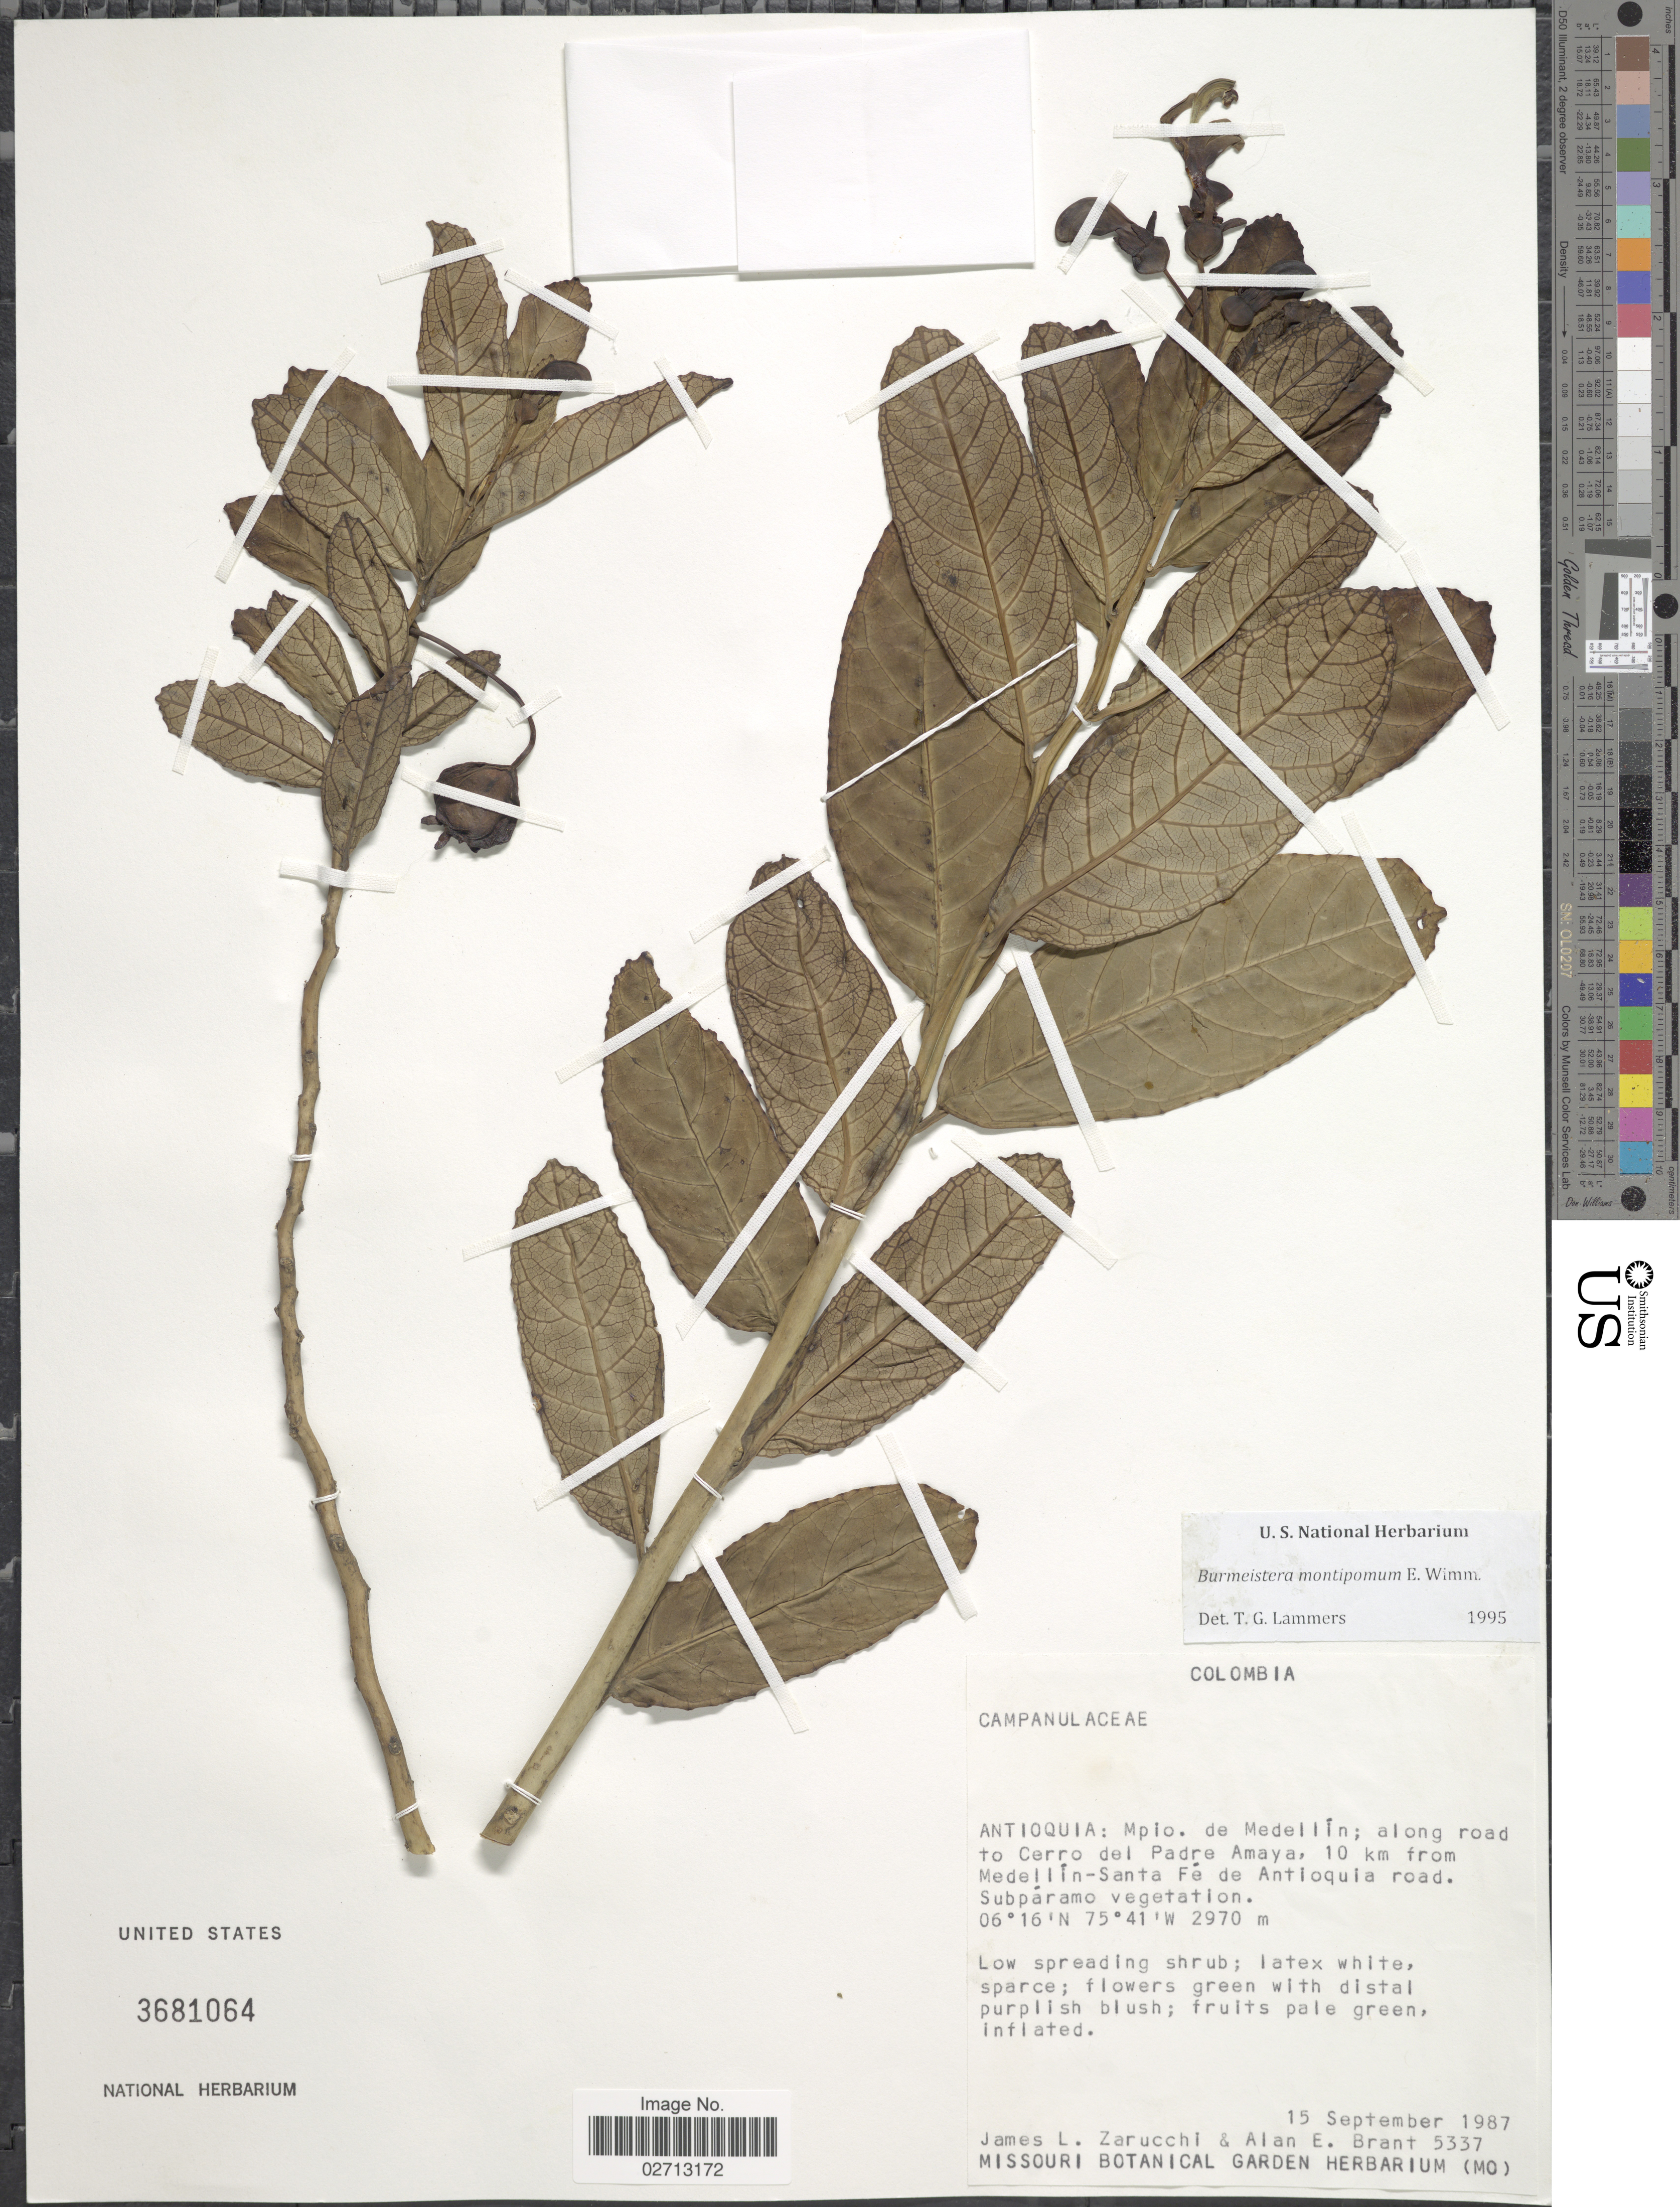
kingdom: Plantae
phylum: Tracheophyta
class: Magnoliopsida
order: Asterales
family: Campanulaceae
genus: Burmeistera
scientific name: Burmeistera montipomum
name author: E. Wimm. in Engl.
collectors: J. L. Zarucchi & A. Brant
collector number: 5337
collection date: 1987-09-15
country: Colombia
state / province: Antioquia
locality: Mpio. de Medellín; along road to Cerro del Padre Amaya, 10 km from Medellín -Santa Fé de Antioquia road.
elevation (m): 2970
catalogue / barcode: US 3681064